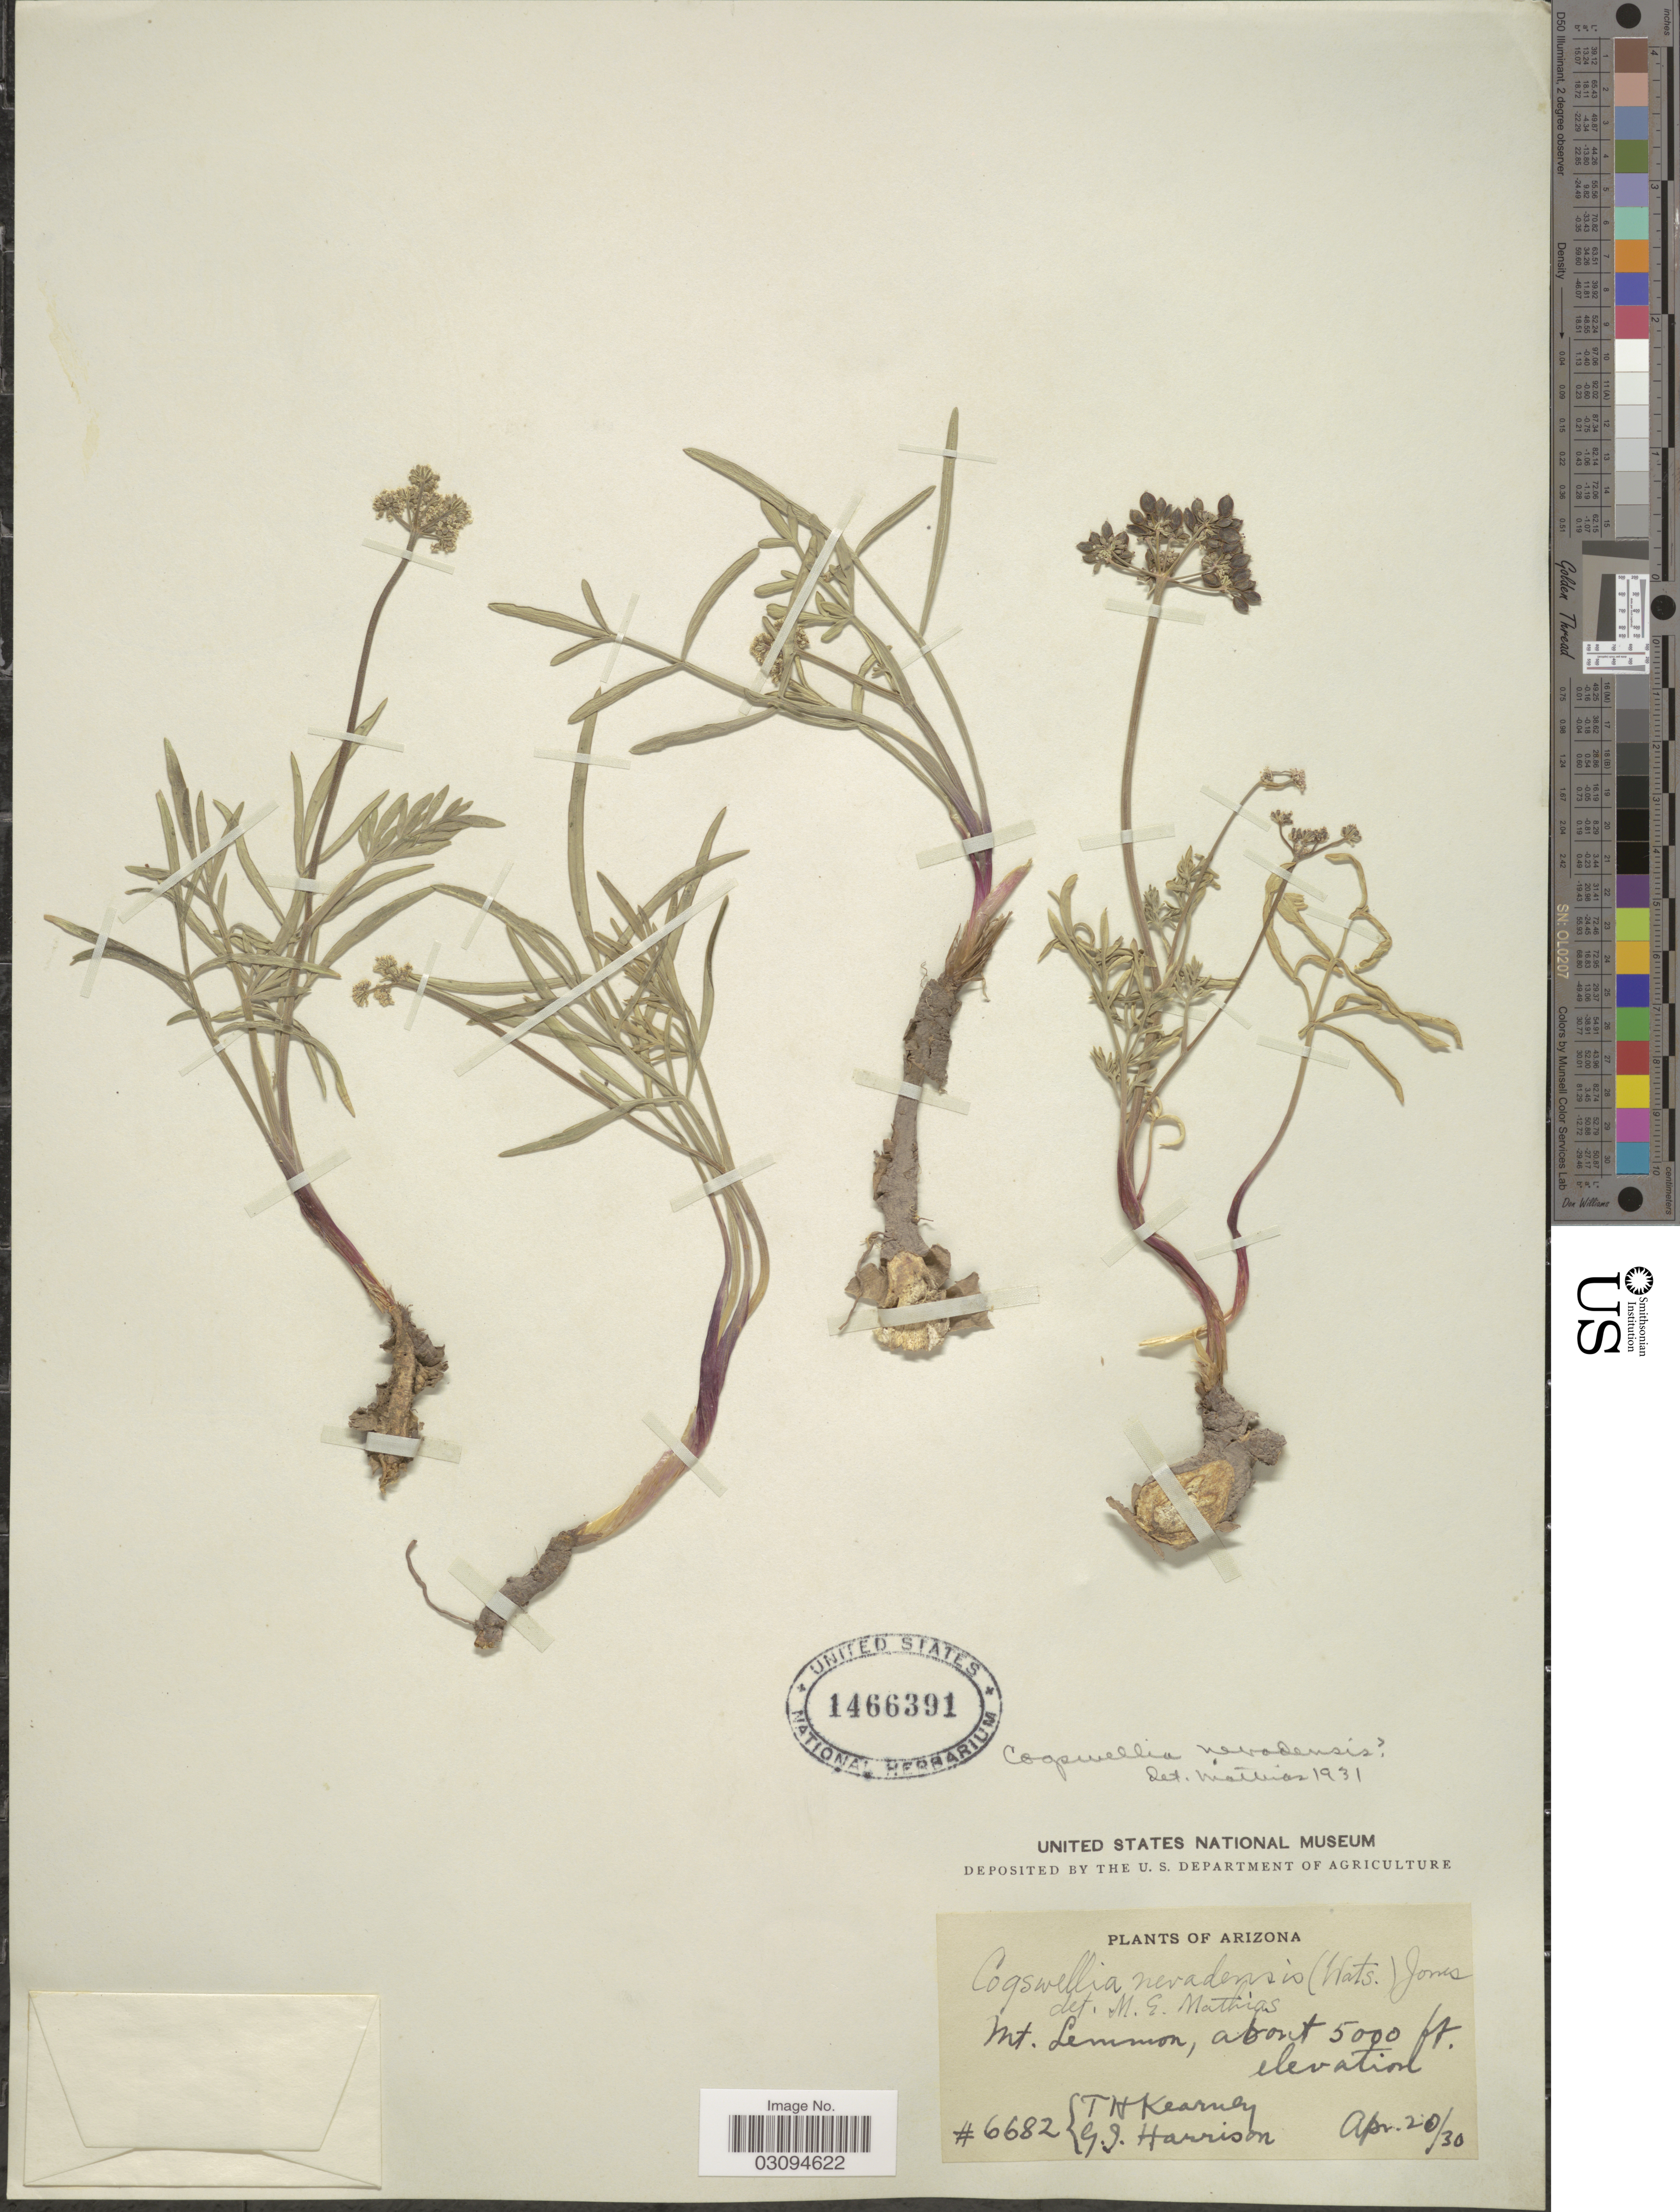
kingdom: Plantae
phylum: Tracheophyta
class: Magnoliopsida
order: Apiales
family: Apiaceae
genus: Lomatium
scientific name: Lomatium nevadense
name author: (S. Watson) J.M. Coult. & Rose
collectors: T. H. Kearney & G. J. Harrison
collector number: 6682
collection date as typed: Transcribed d/m/y: 20/4/30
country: United States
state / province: Arizona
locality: Mt. Lemmon.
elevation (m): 1524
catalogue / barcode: US 1466391